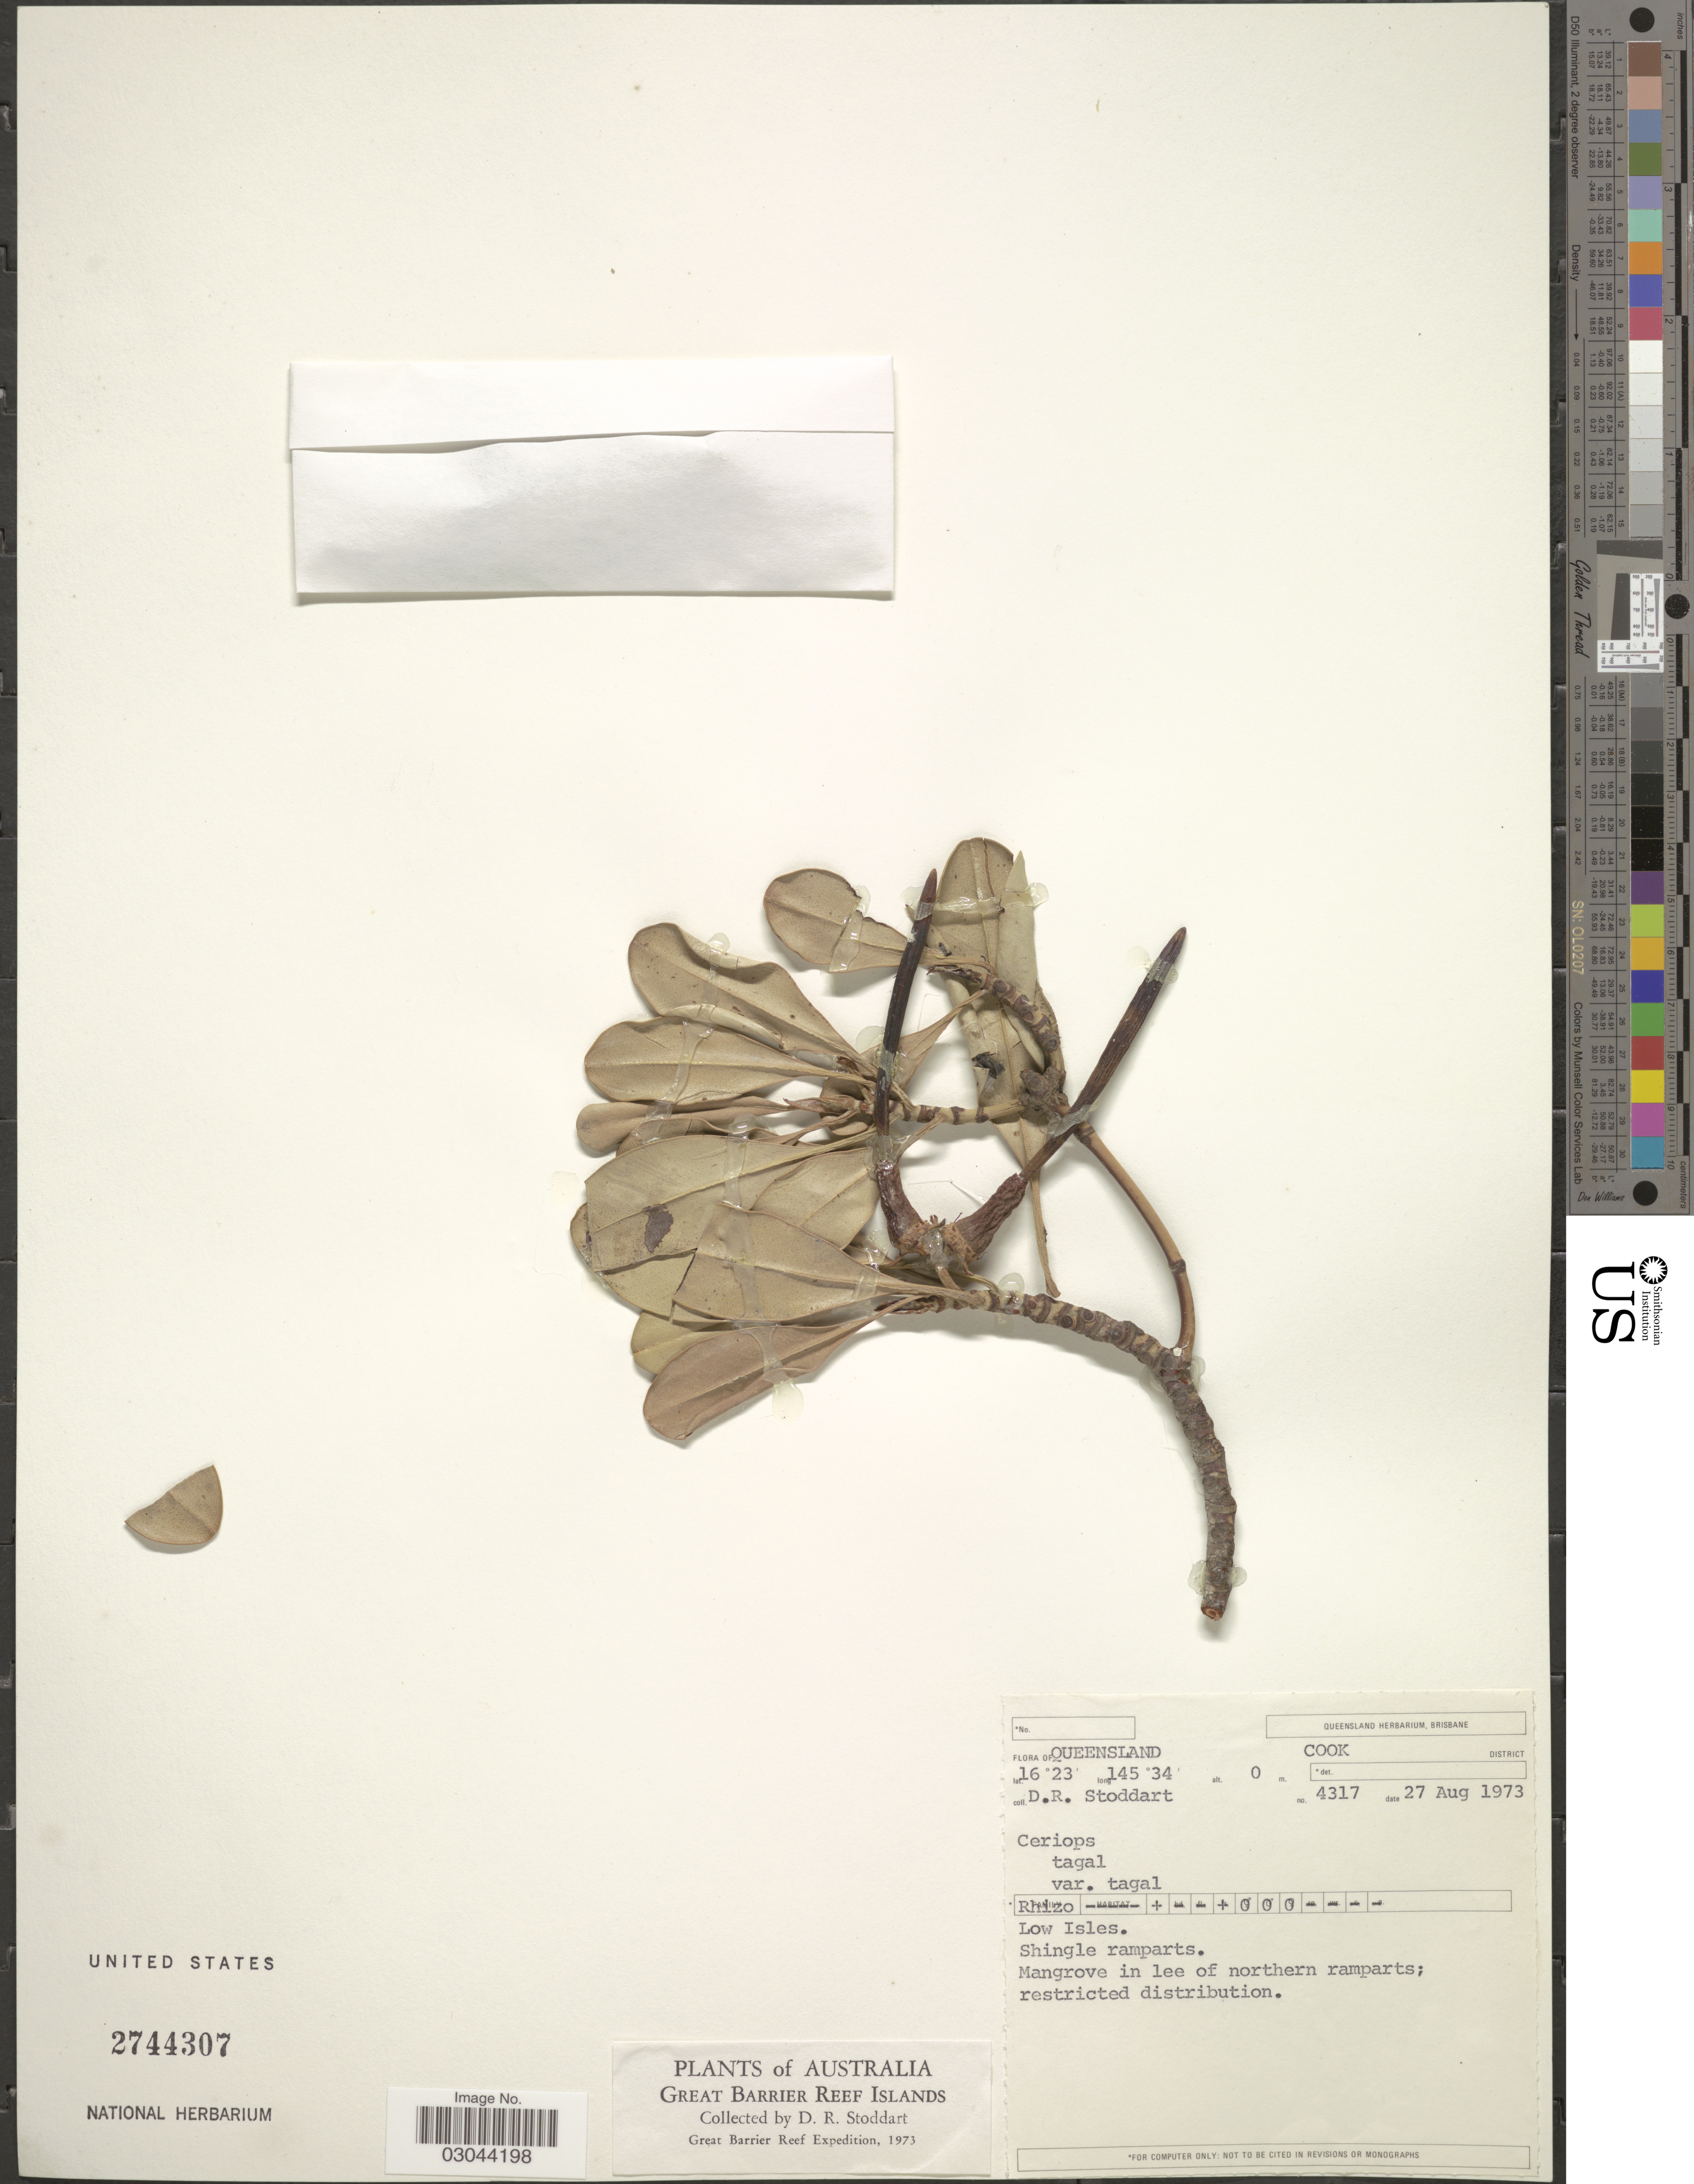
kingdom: Plantae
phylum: Tracheophyta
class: Magnoliopsida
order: Malpighiales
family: Rhizophoraceae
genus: Ceriops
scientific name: Ceriops tagal var. tagal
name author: (Perr.) C.B. Rob.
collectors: D. R. Stoddart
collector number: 4317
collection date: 1973-08-27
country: Australia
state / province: Queensland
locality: Cook District. Low Isles. Shingle ramparts. Great Barrier Reef Islands.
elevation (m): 0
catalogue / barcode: US 2744307